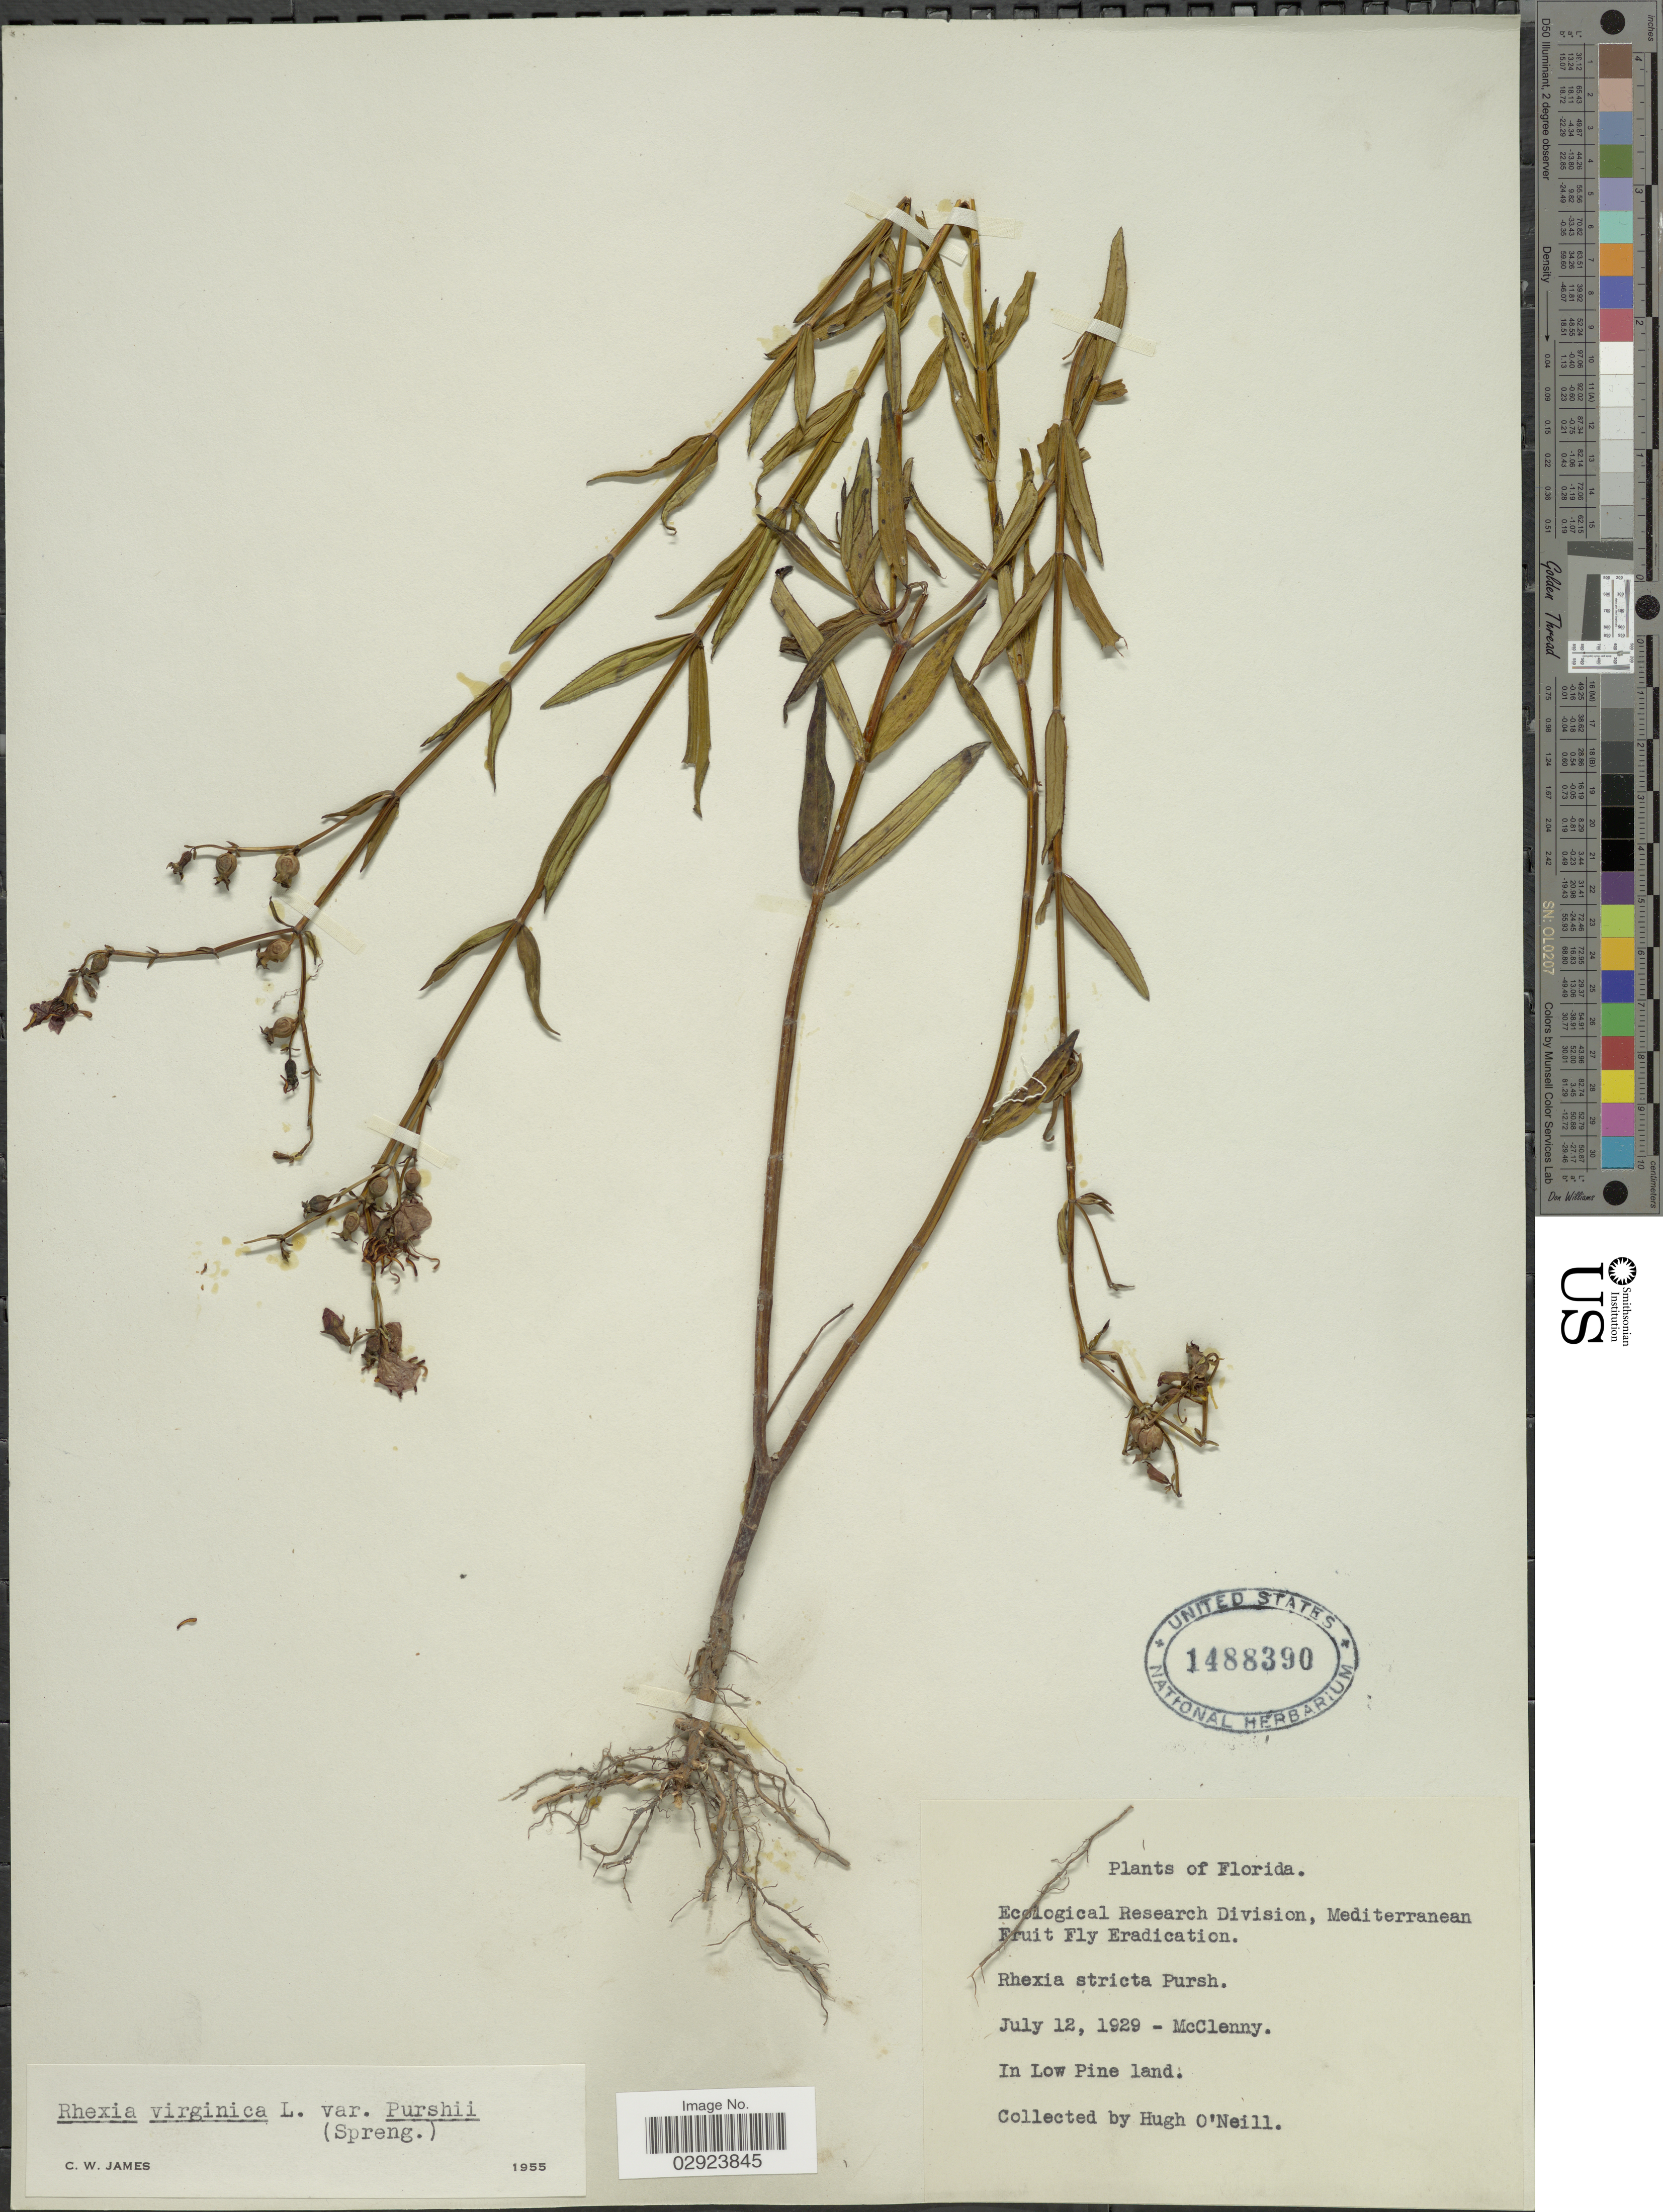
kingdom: Plantae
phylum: Tracheophyta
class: Magnoliopsida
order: Myrtales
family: Melastomataceae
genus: Rhexia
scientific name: Rhexia virginica var. purshii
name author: (Spreng.) C.W. James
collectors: H. O'Neill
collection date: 1929-07-12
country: United States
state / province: Florida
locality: McClenny. In Low Pine land.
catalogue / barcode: US 1488390